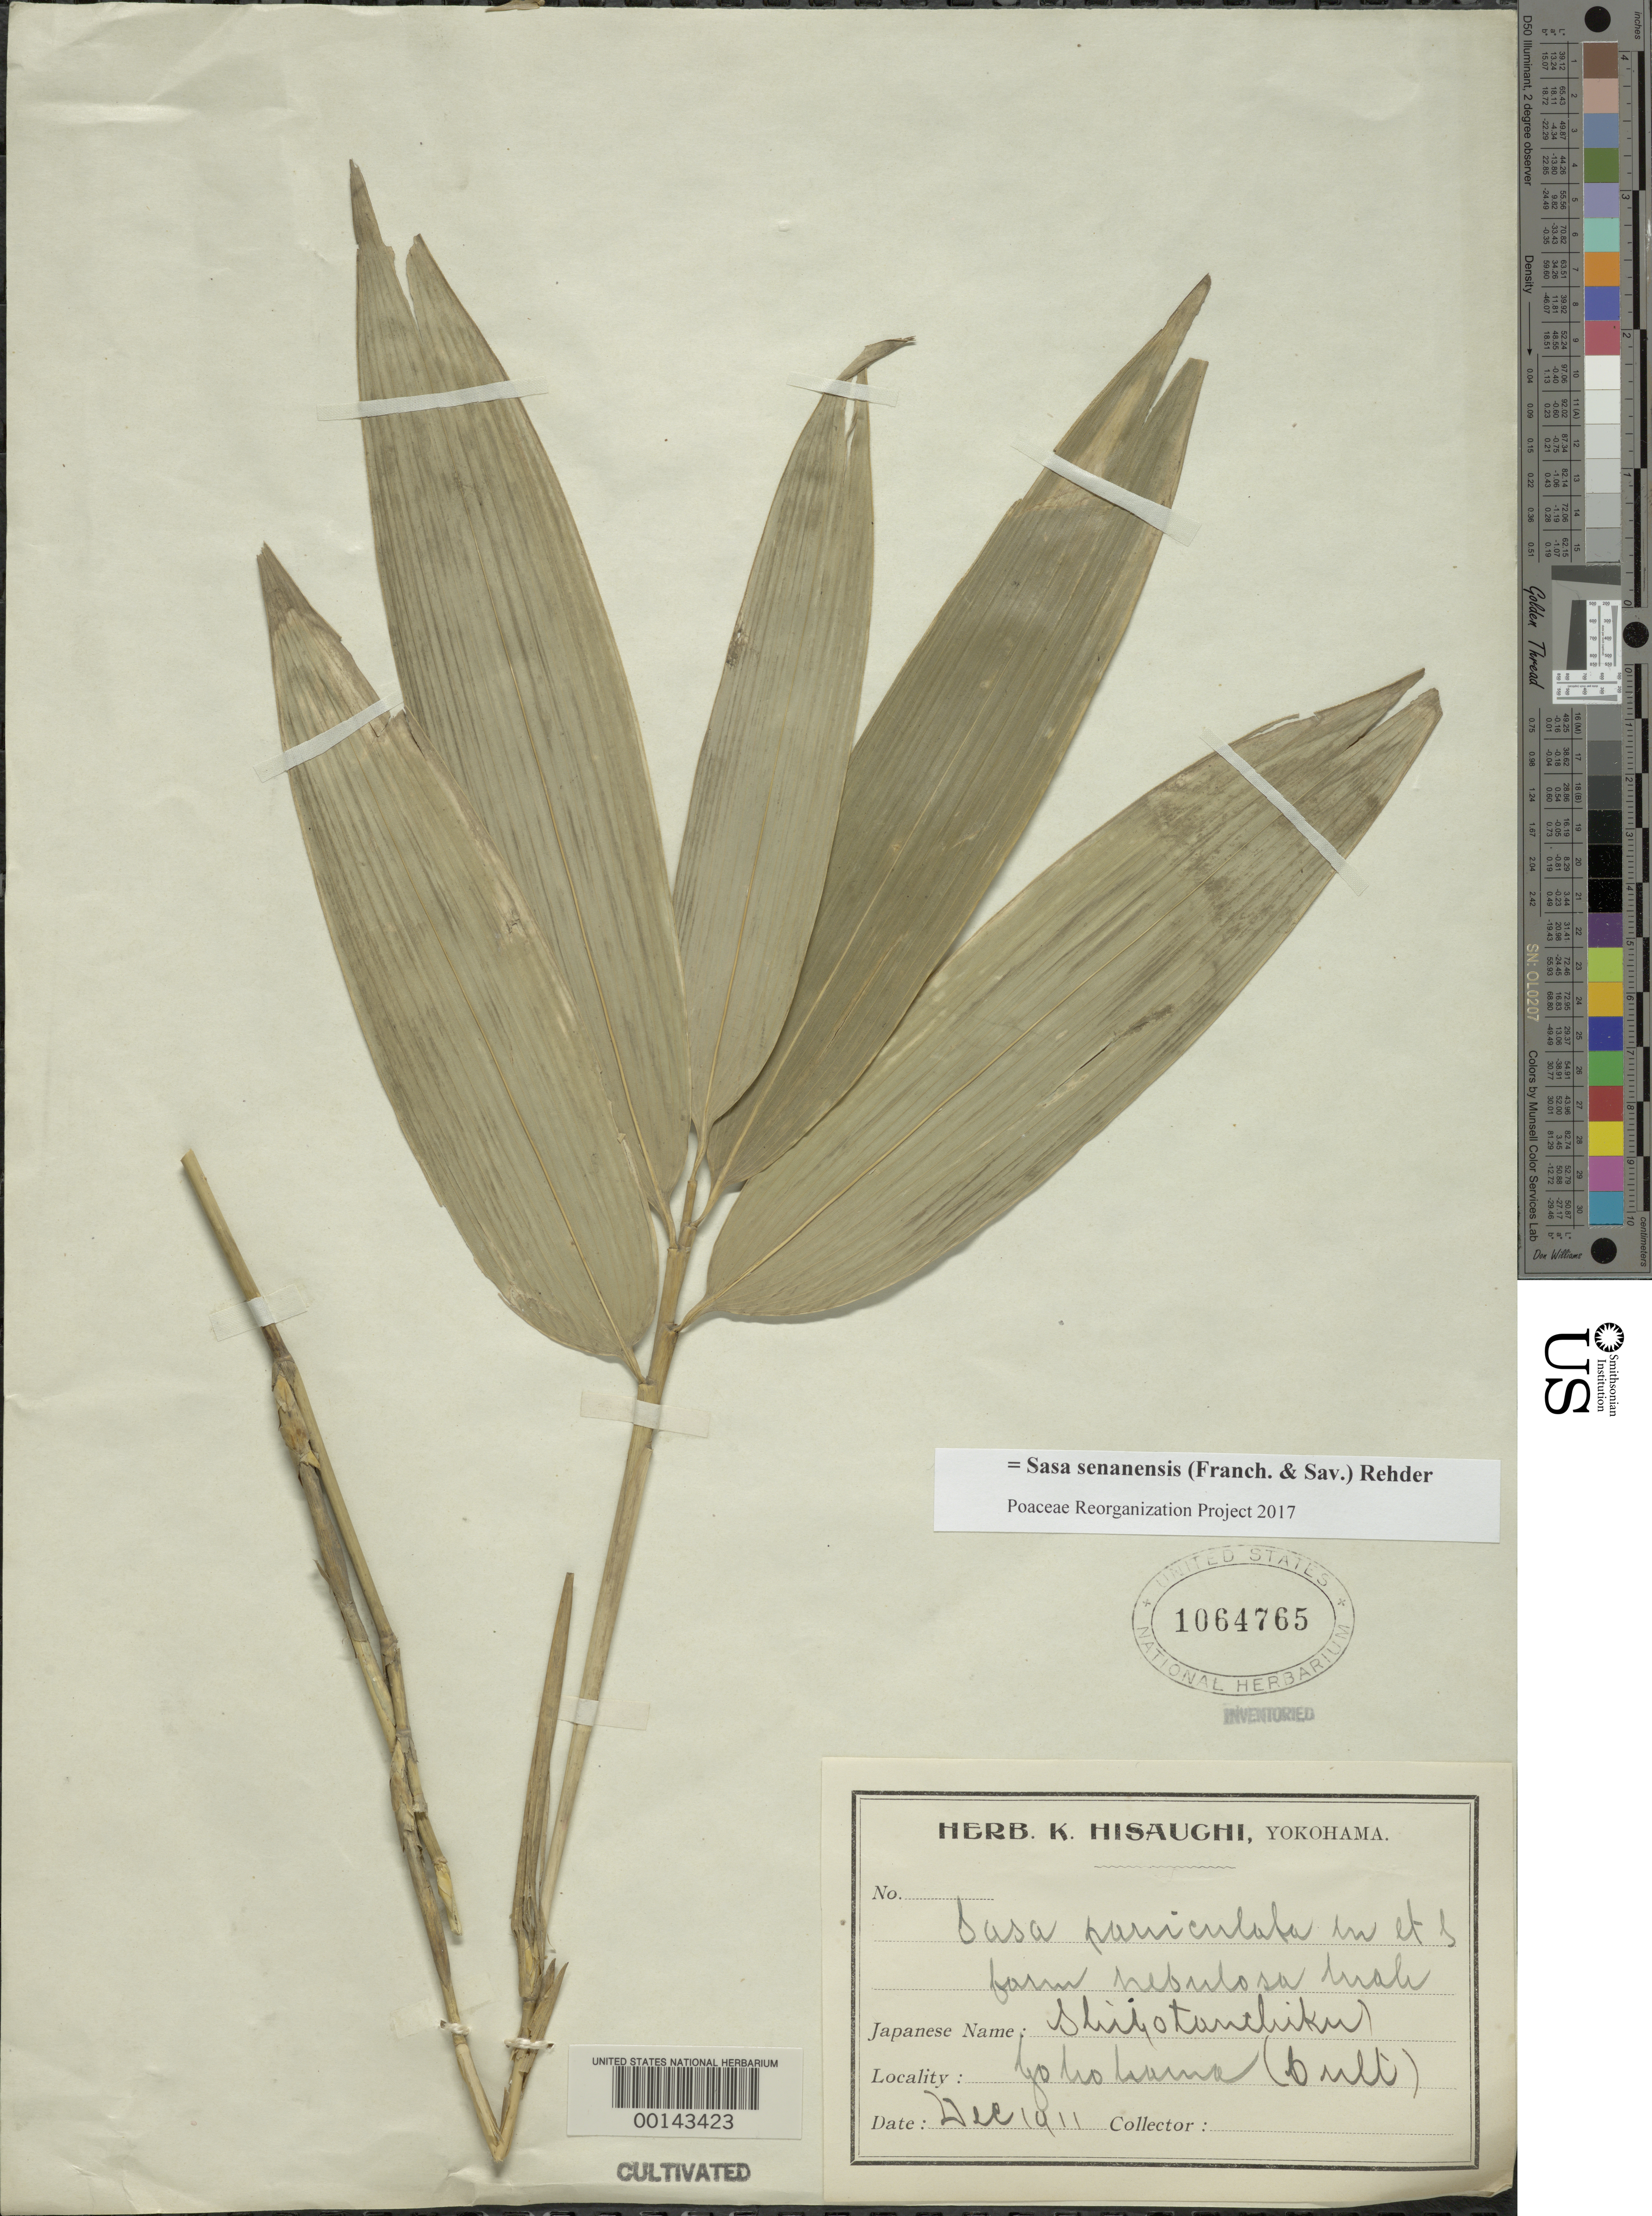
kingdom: Plantae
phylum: Tracheophyta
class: Liliopsida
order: Poales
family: Poaceae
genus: Sasa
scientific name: Sasa senanensis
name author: (Franch. & Sav.) Rehder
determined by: Poaceae Reorganization Project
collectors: K. Hisauchi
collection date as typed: Dec 1911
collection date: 1911-12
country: Japan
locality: Yokohama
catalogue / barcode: US 1064765